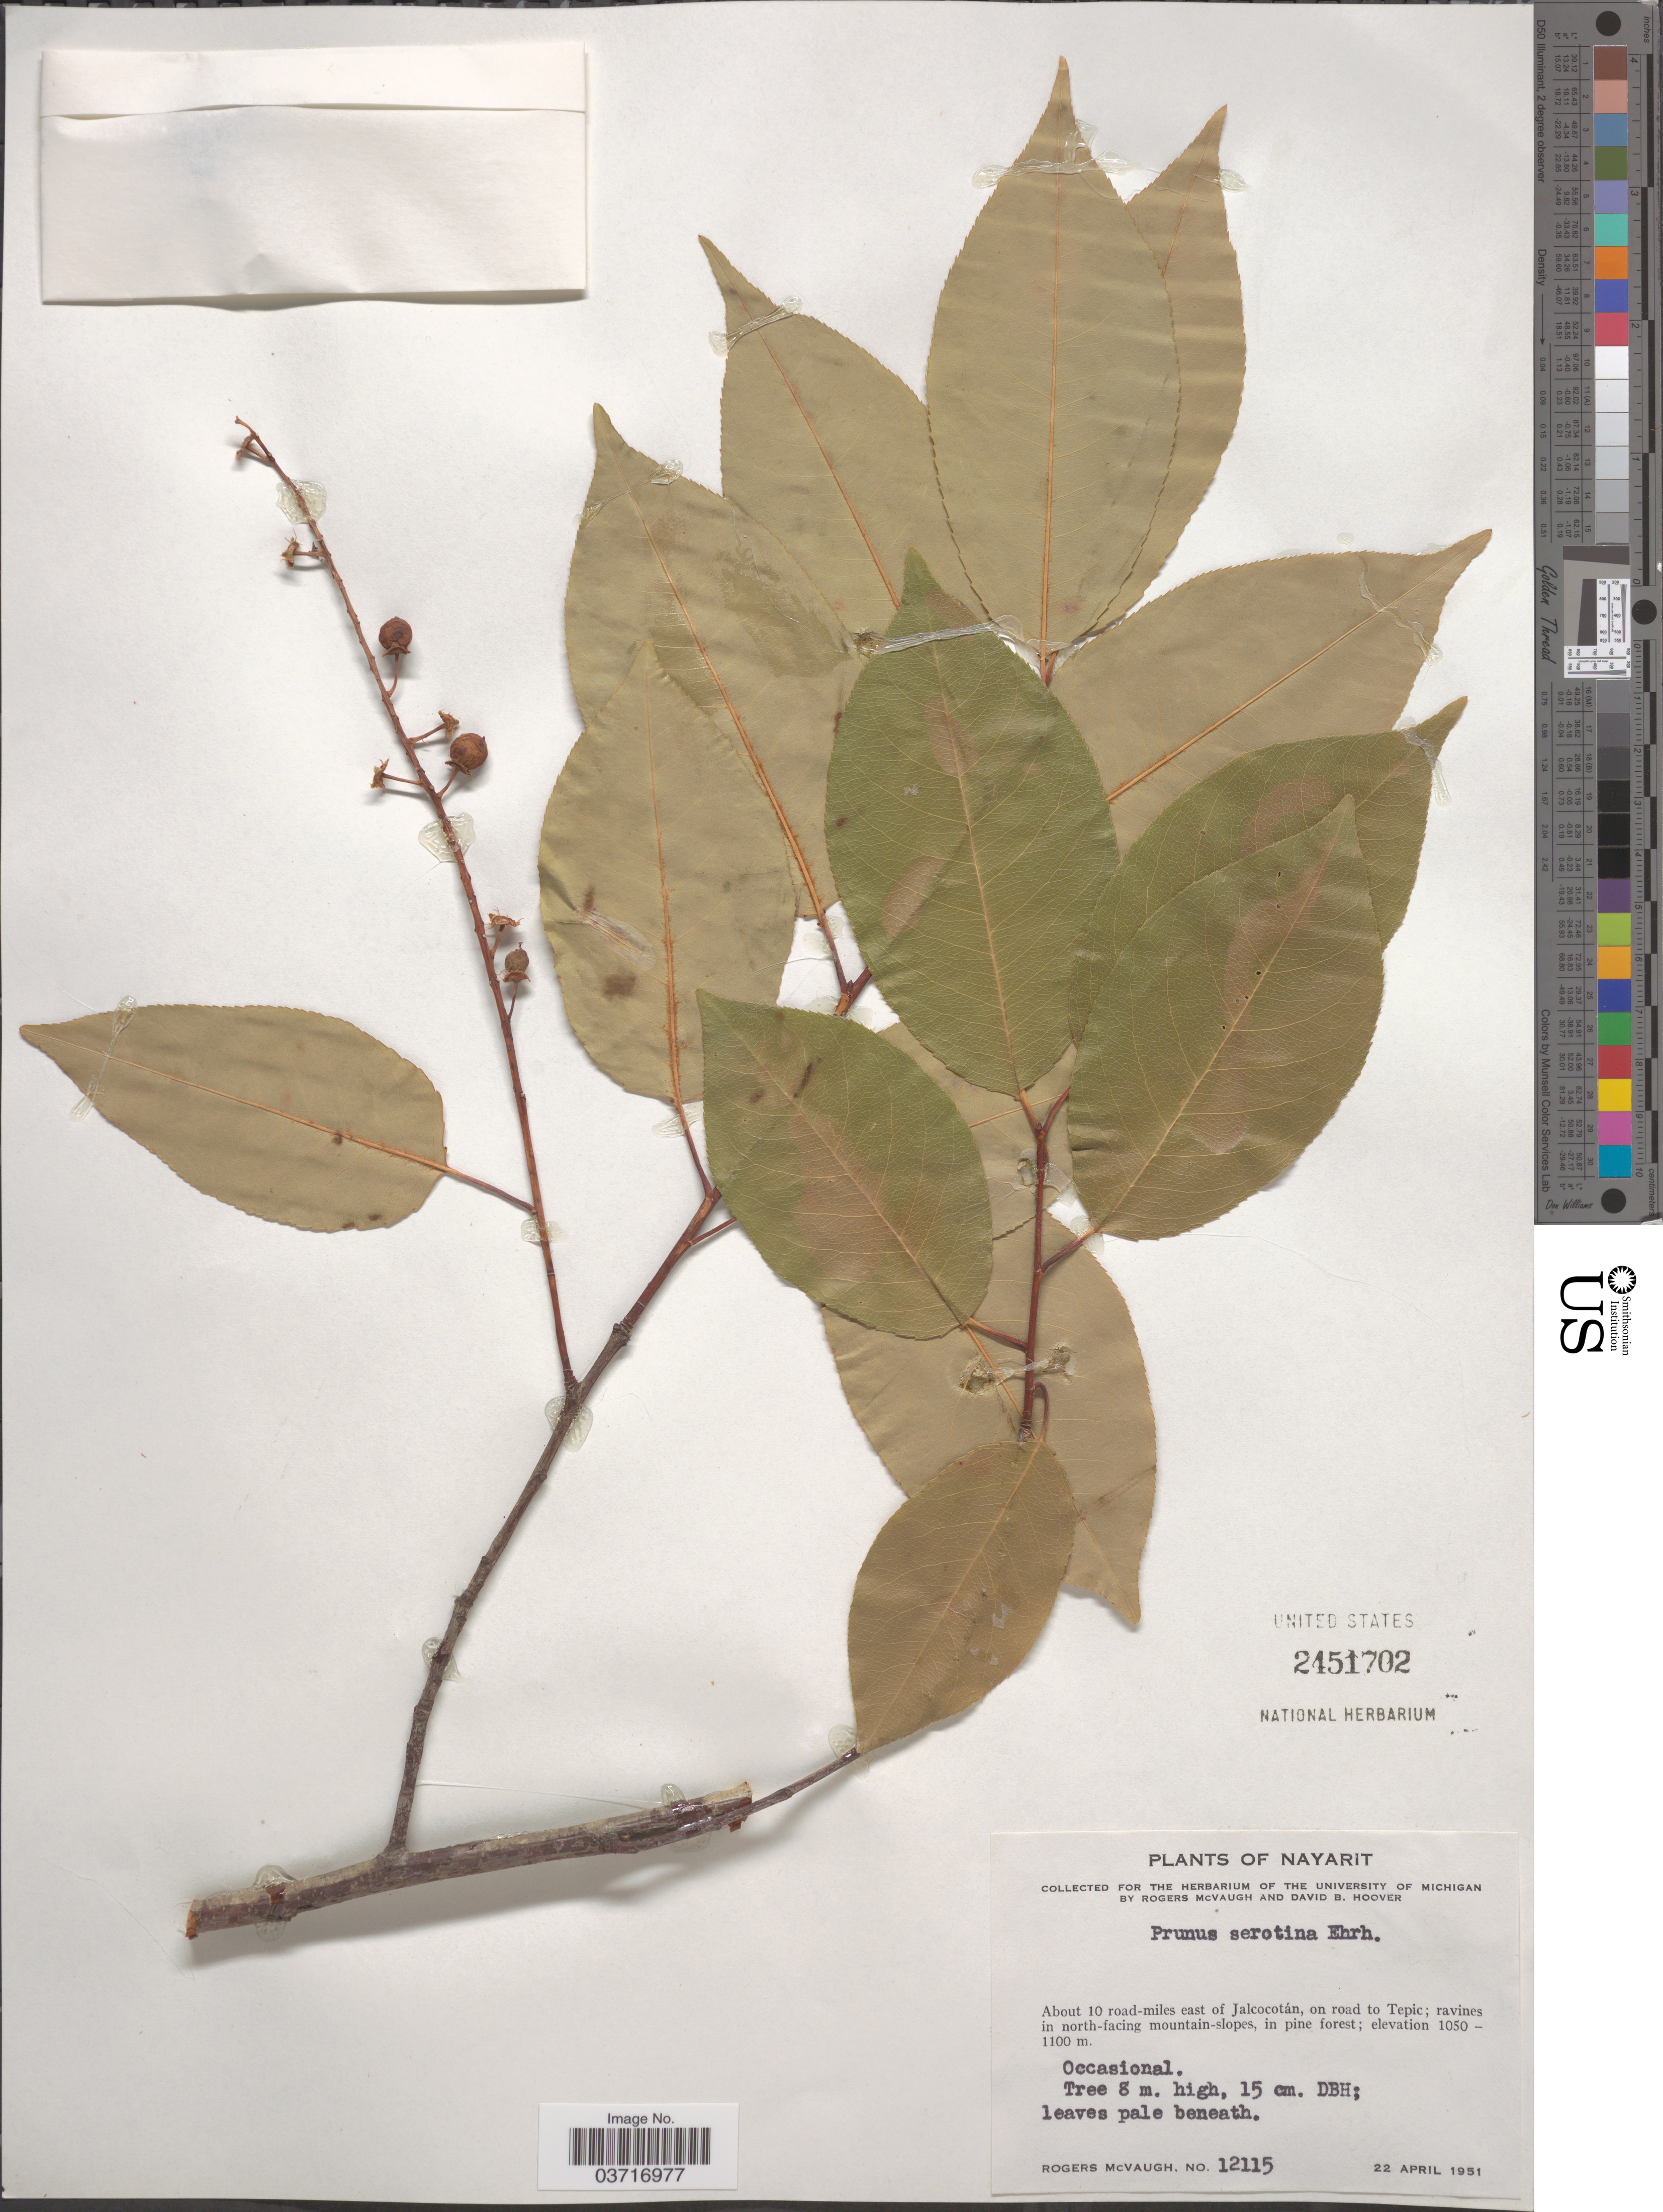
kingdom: Plantae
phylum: Tracheophyta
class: Magnoliopsida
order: Rosales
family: Rosaceae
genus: Prunus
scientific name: Prunus serotina subsp. serotina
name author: Ehrh.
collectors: R. McVaugh & D. B. Hoover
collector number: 12115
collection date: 1951-04-22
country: Mexico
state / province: Nayarit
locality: About 10 road-miles east of Jalcocotán, on road to Tepic; ravines in north-facing mountain-slopes, in pine forest.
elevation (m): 1050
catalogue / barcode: US 2451702